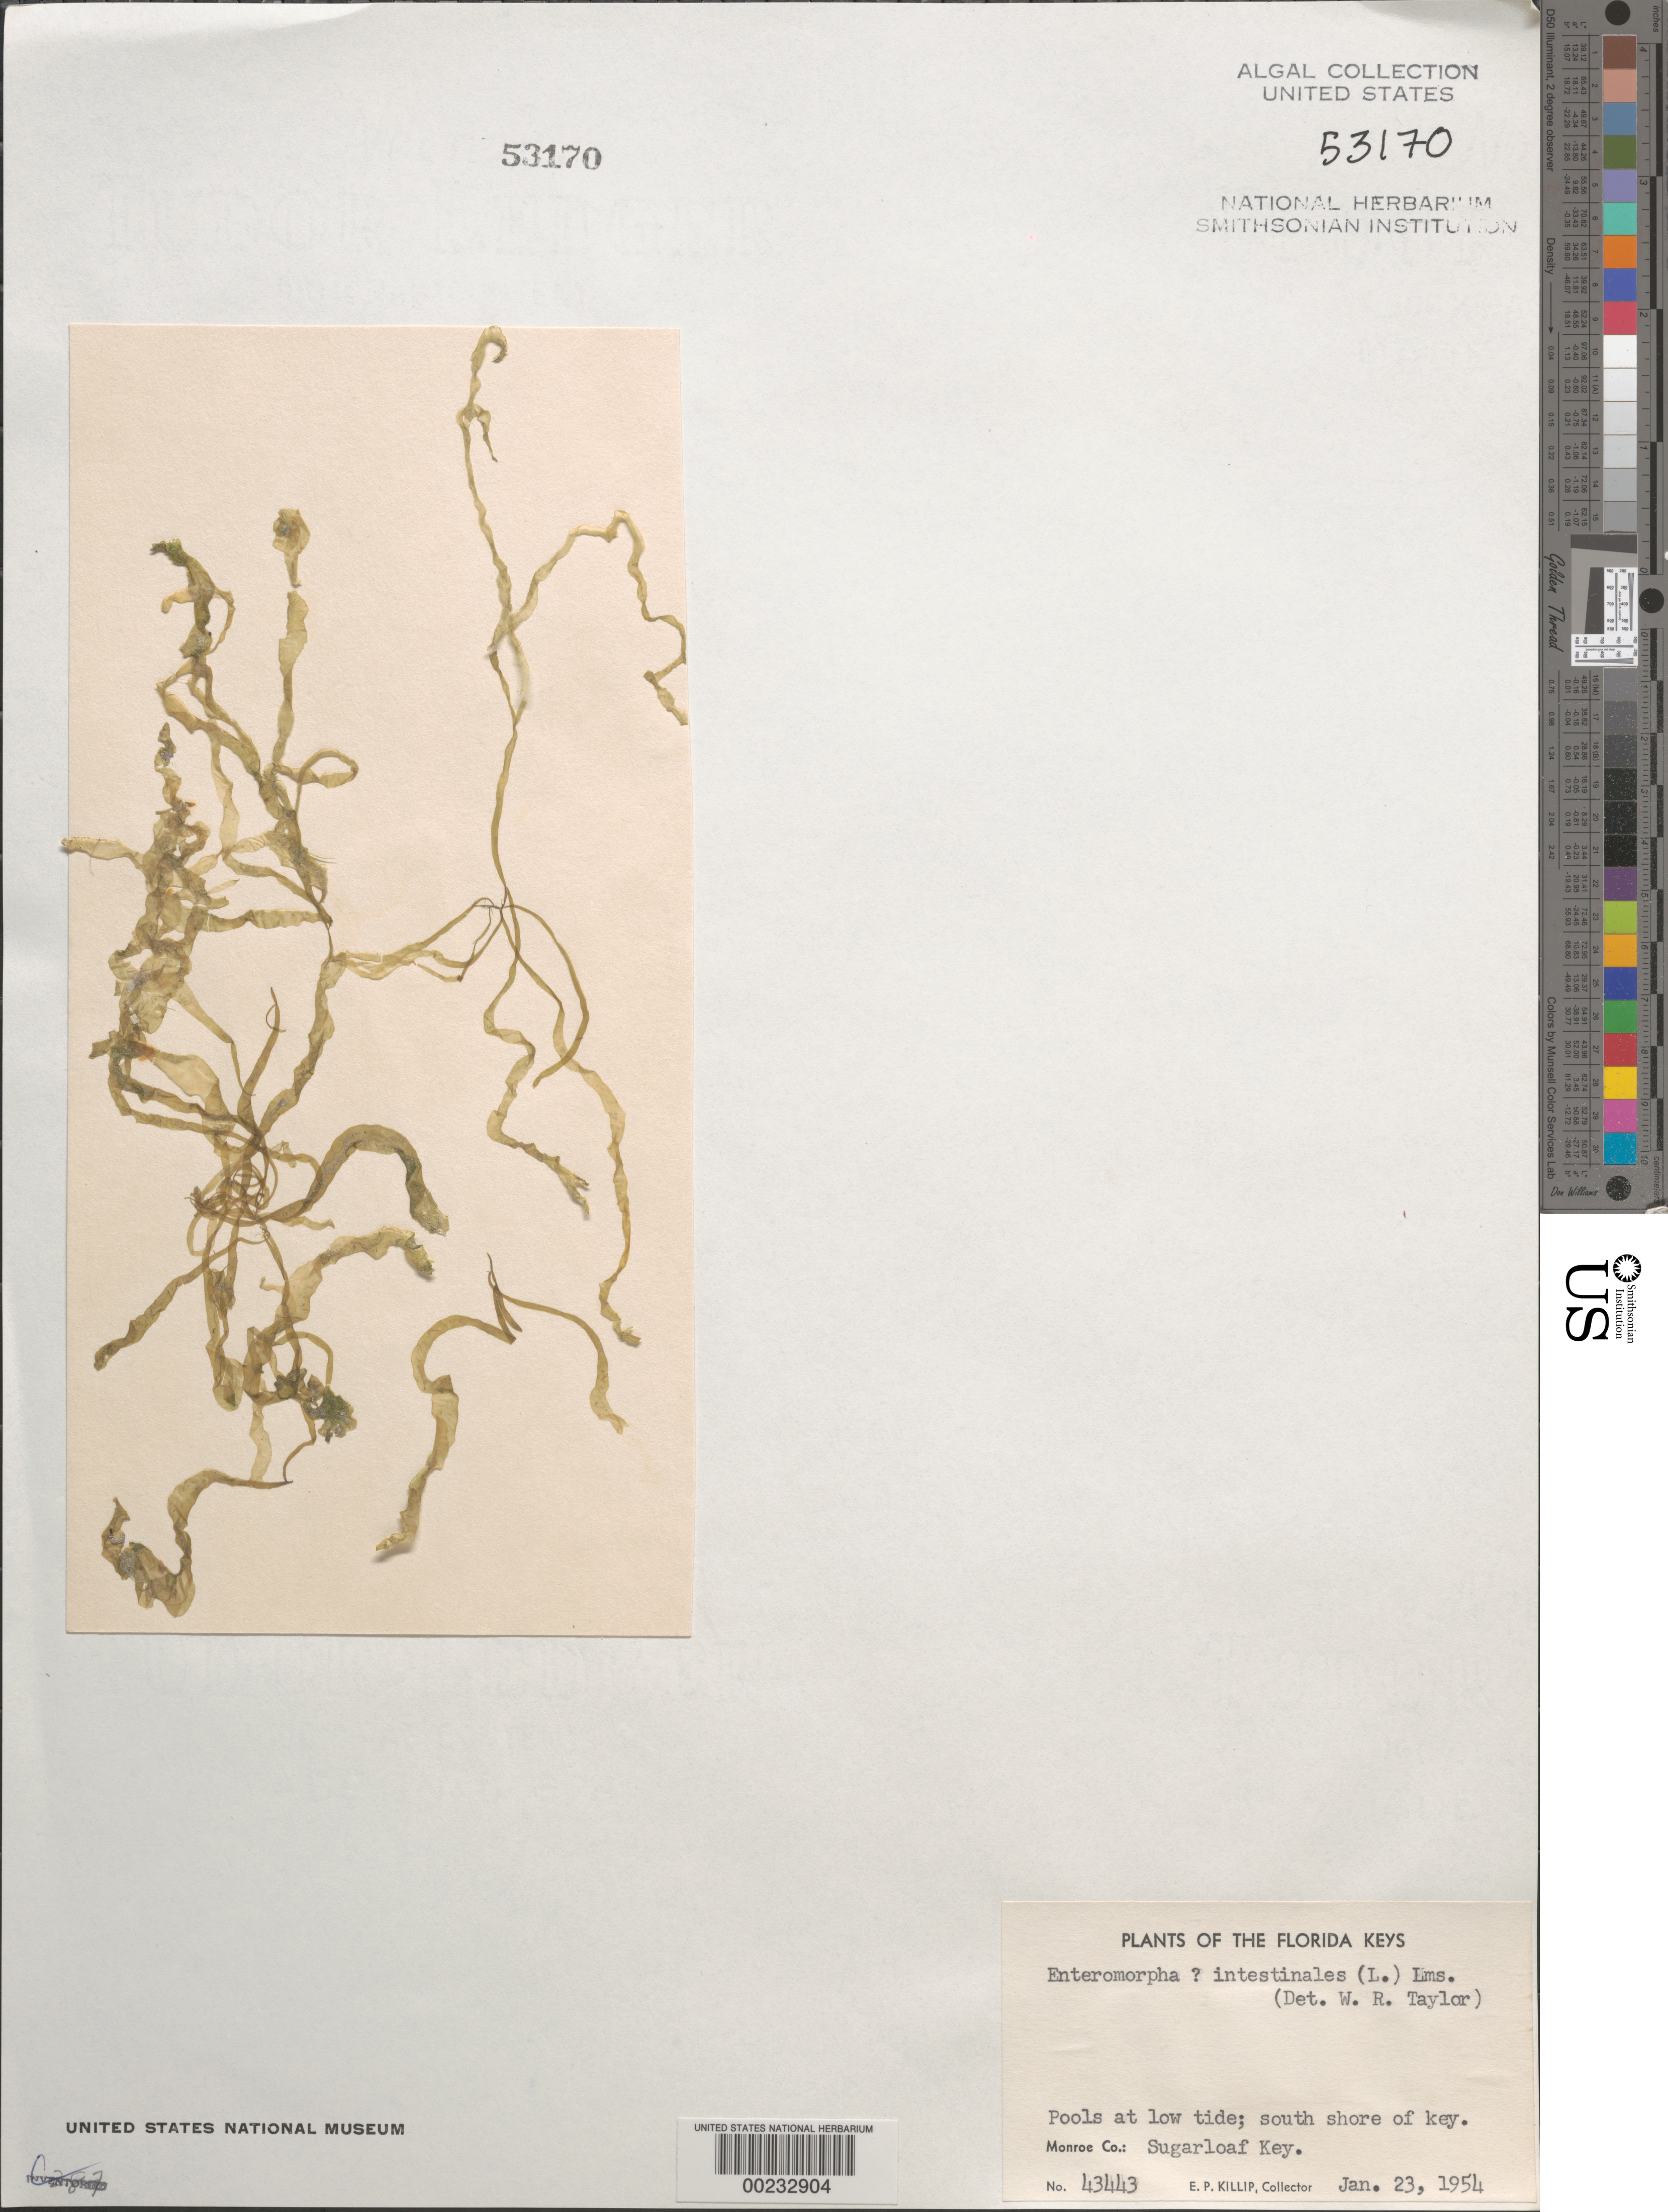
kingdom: Plantae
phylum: Chlorophyta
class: Ulvophyceae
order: Ulvales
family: Ulvaceae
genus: Ulva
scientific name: Ulva intestinalis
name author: L.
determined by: Algae name updating Project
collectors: E. P. Killip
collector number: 43443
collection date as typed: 23 Jan 1954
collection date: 1954-01-23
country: United States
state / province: Florida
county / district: Monroe County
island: Sugarloaf Key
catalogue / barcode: US 53170